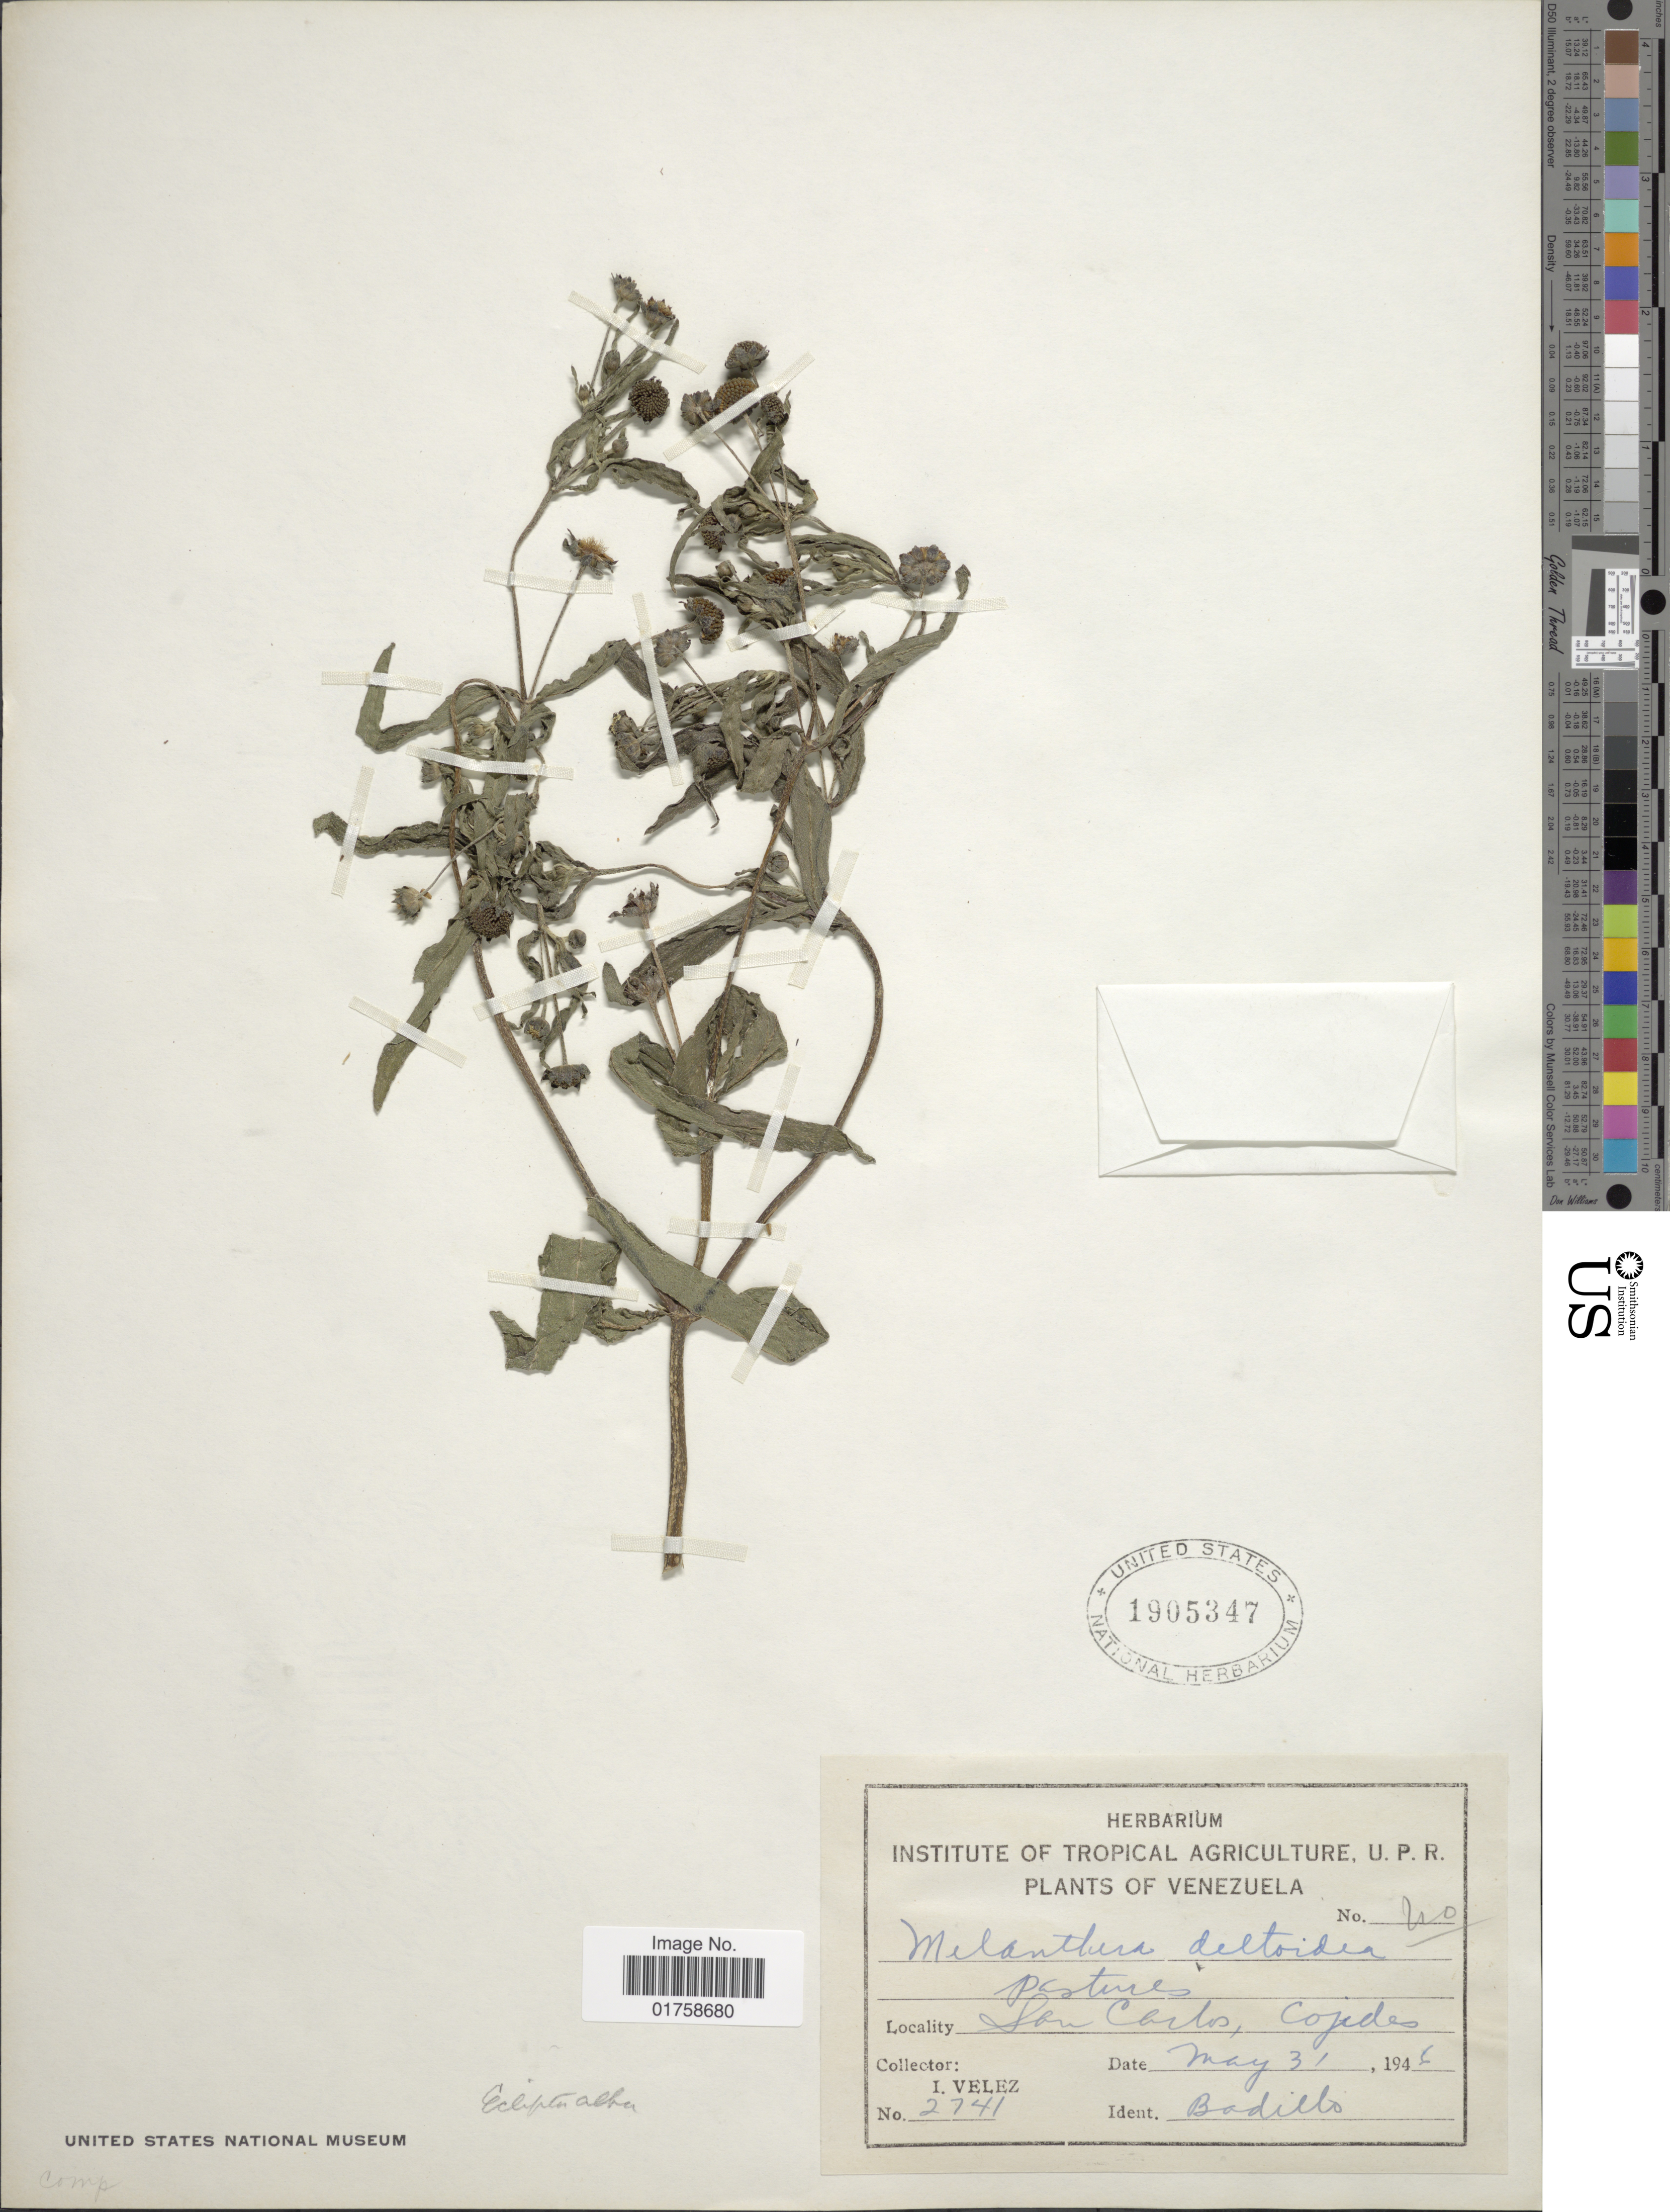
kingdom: Plantae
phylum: Tracheophyta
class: Magnoliopsida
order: Asterales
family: Asteraceae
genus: Eclipta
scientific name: Eclipta alba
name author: (L.) Hassk.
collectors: I. Velez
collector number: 2741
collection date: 1946-05-31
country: Venezuela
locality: San Carlos, Cojides, Venezuela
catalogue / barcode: US 1905347